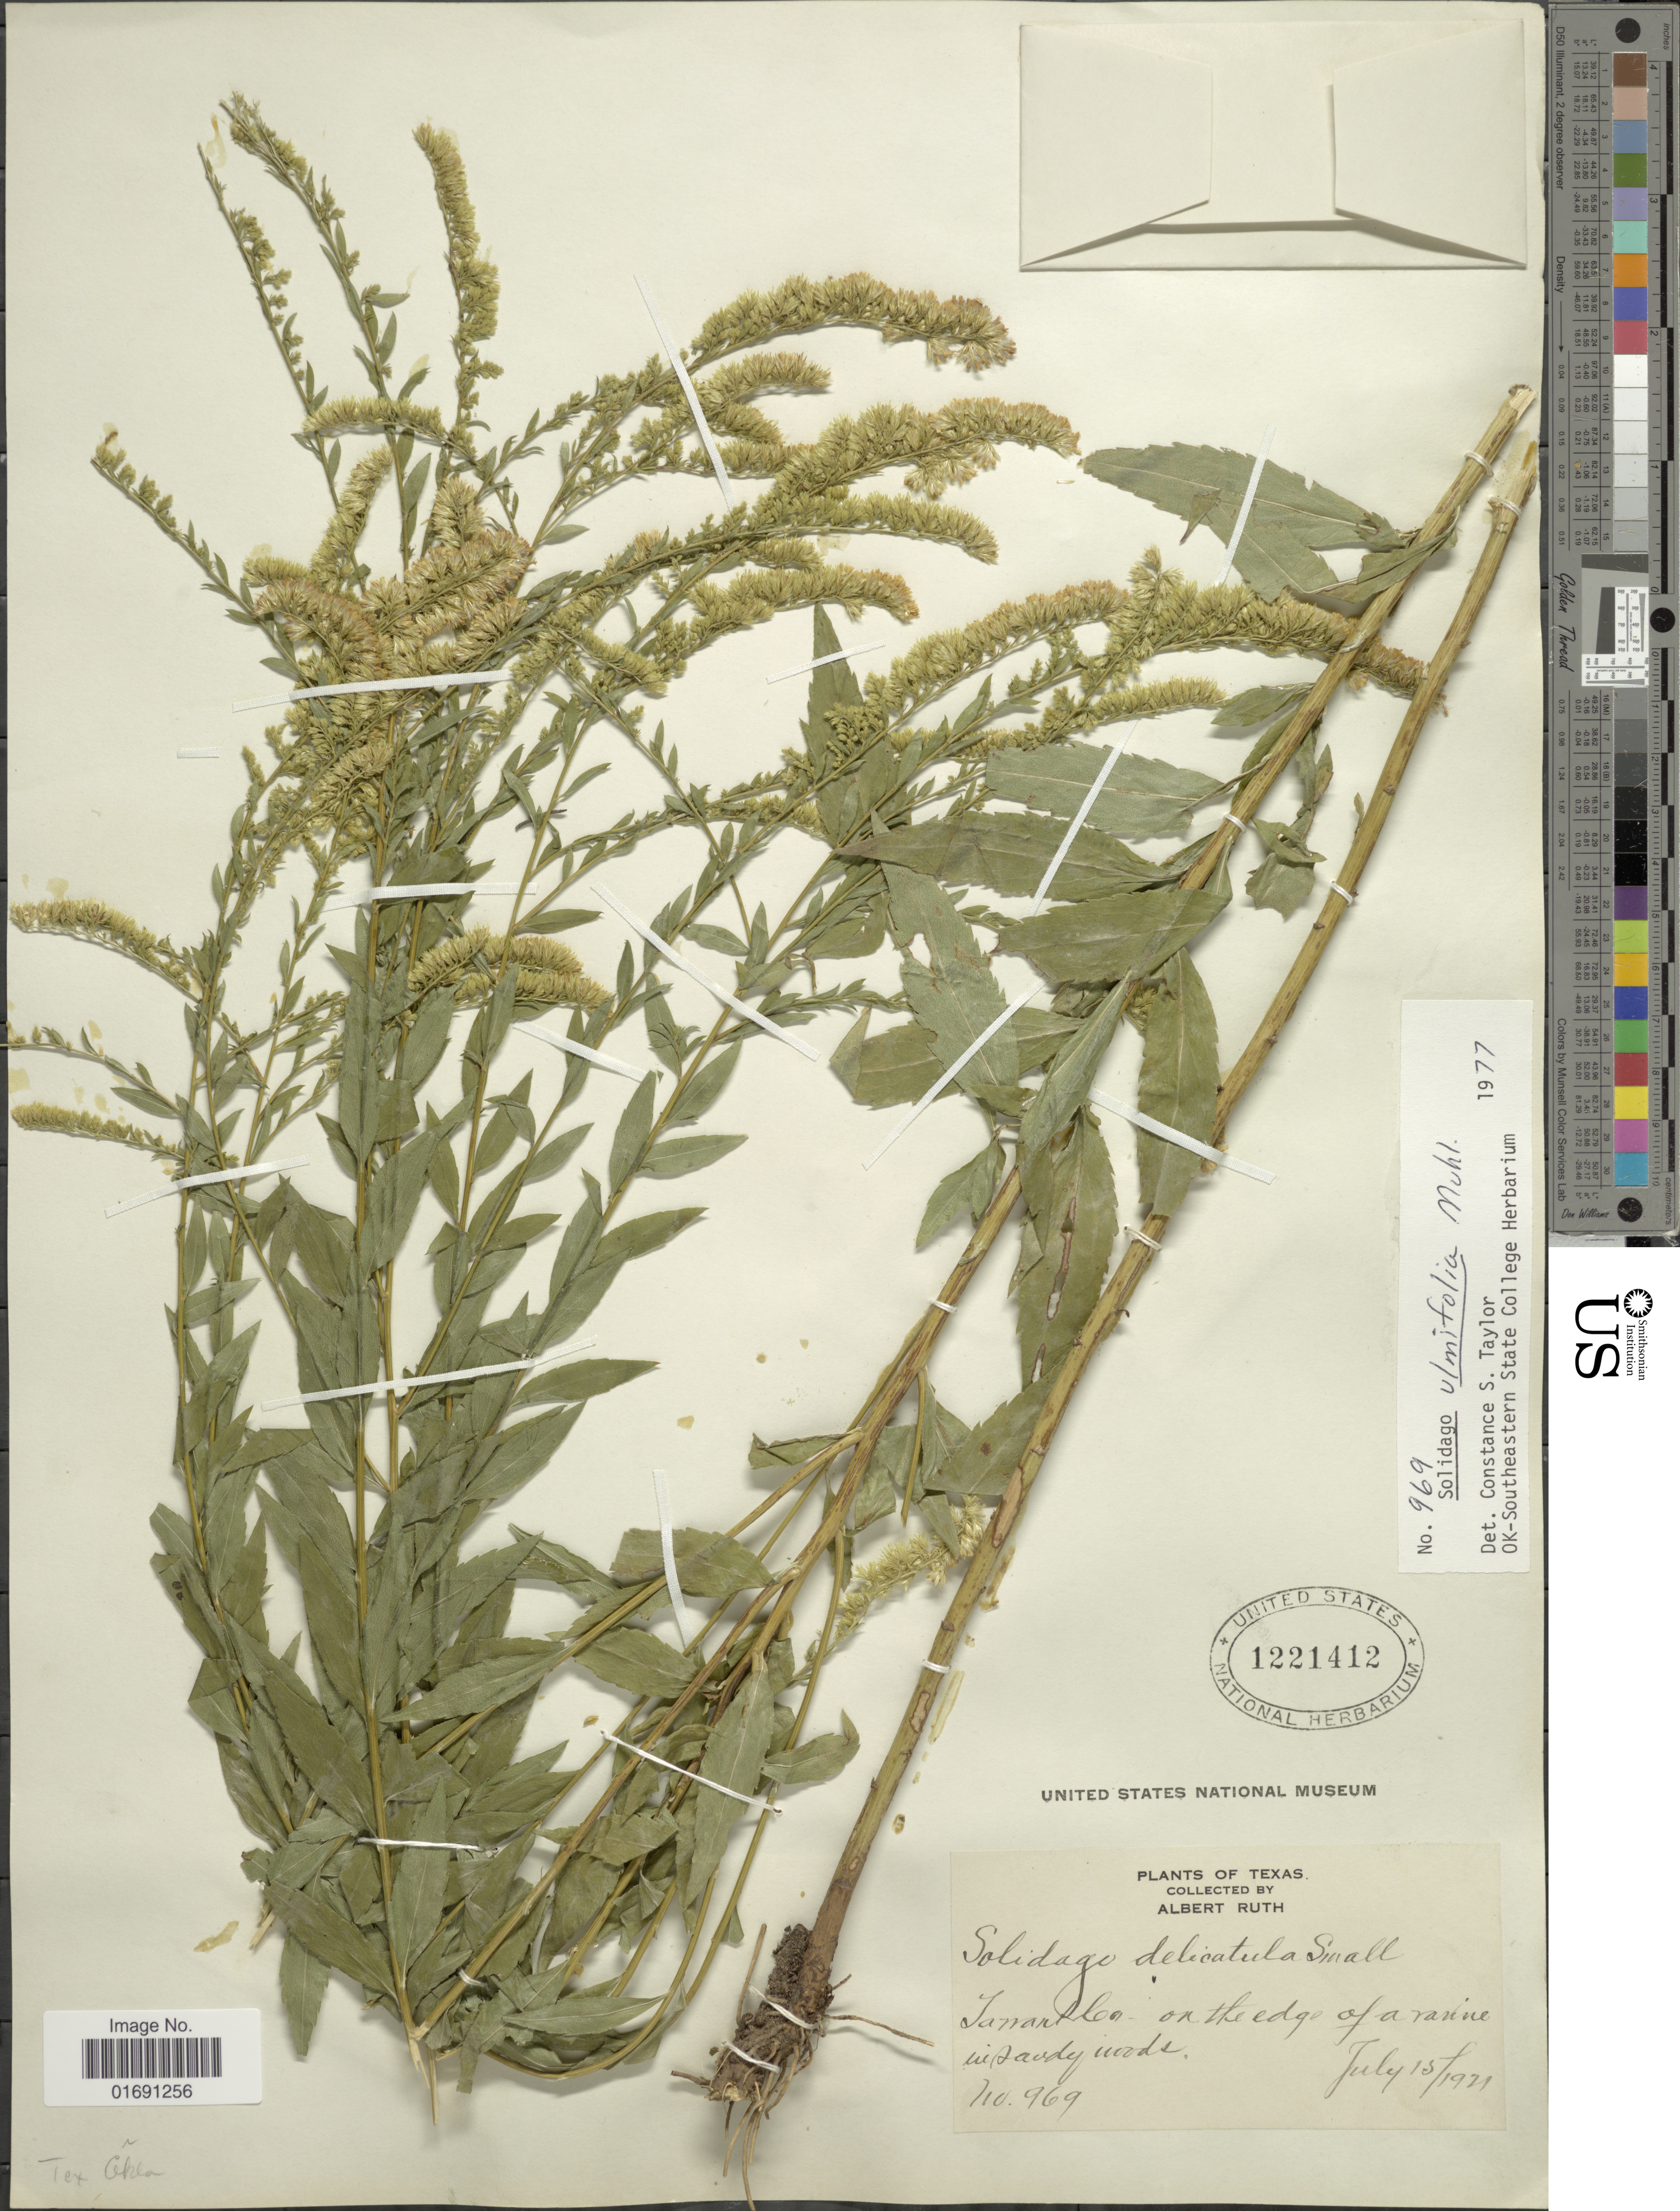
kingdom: Plantae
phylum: Tracheophyta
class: Magnoliopsida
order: Asterales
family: Asteraceae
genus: Solidago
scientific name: Solidago ulmifolia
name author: Muhl. ex Willd.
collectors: A. Ruth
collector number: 969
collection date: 1921-07-15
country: United States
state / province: Texas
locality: Tarrant Co. on the edge of a ravine in sandy woods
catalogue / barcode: US 1221412